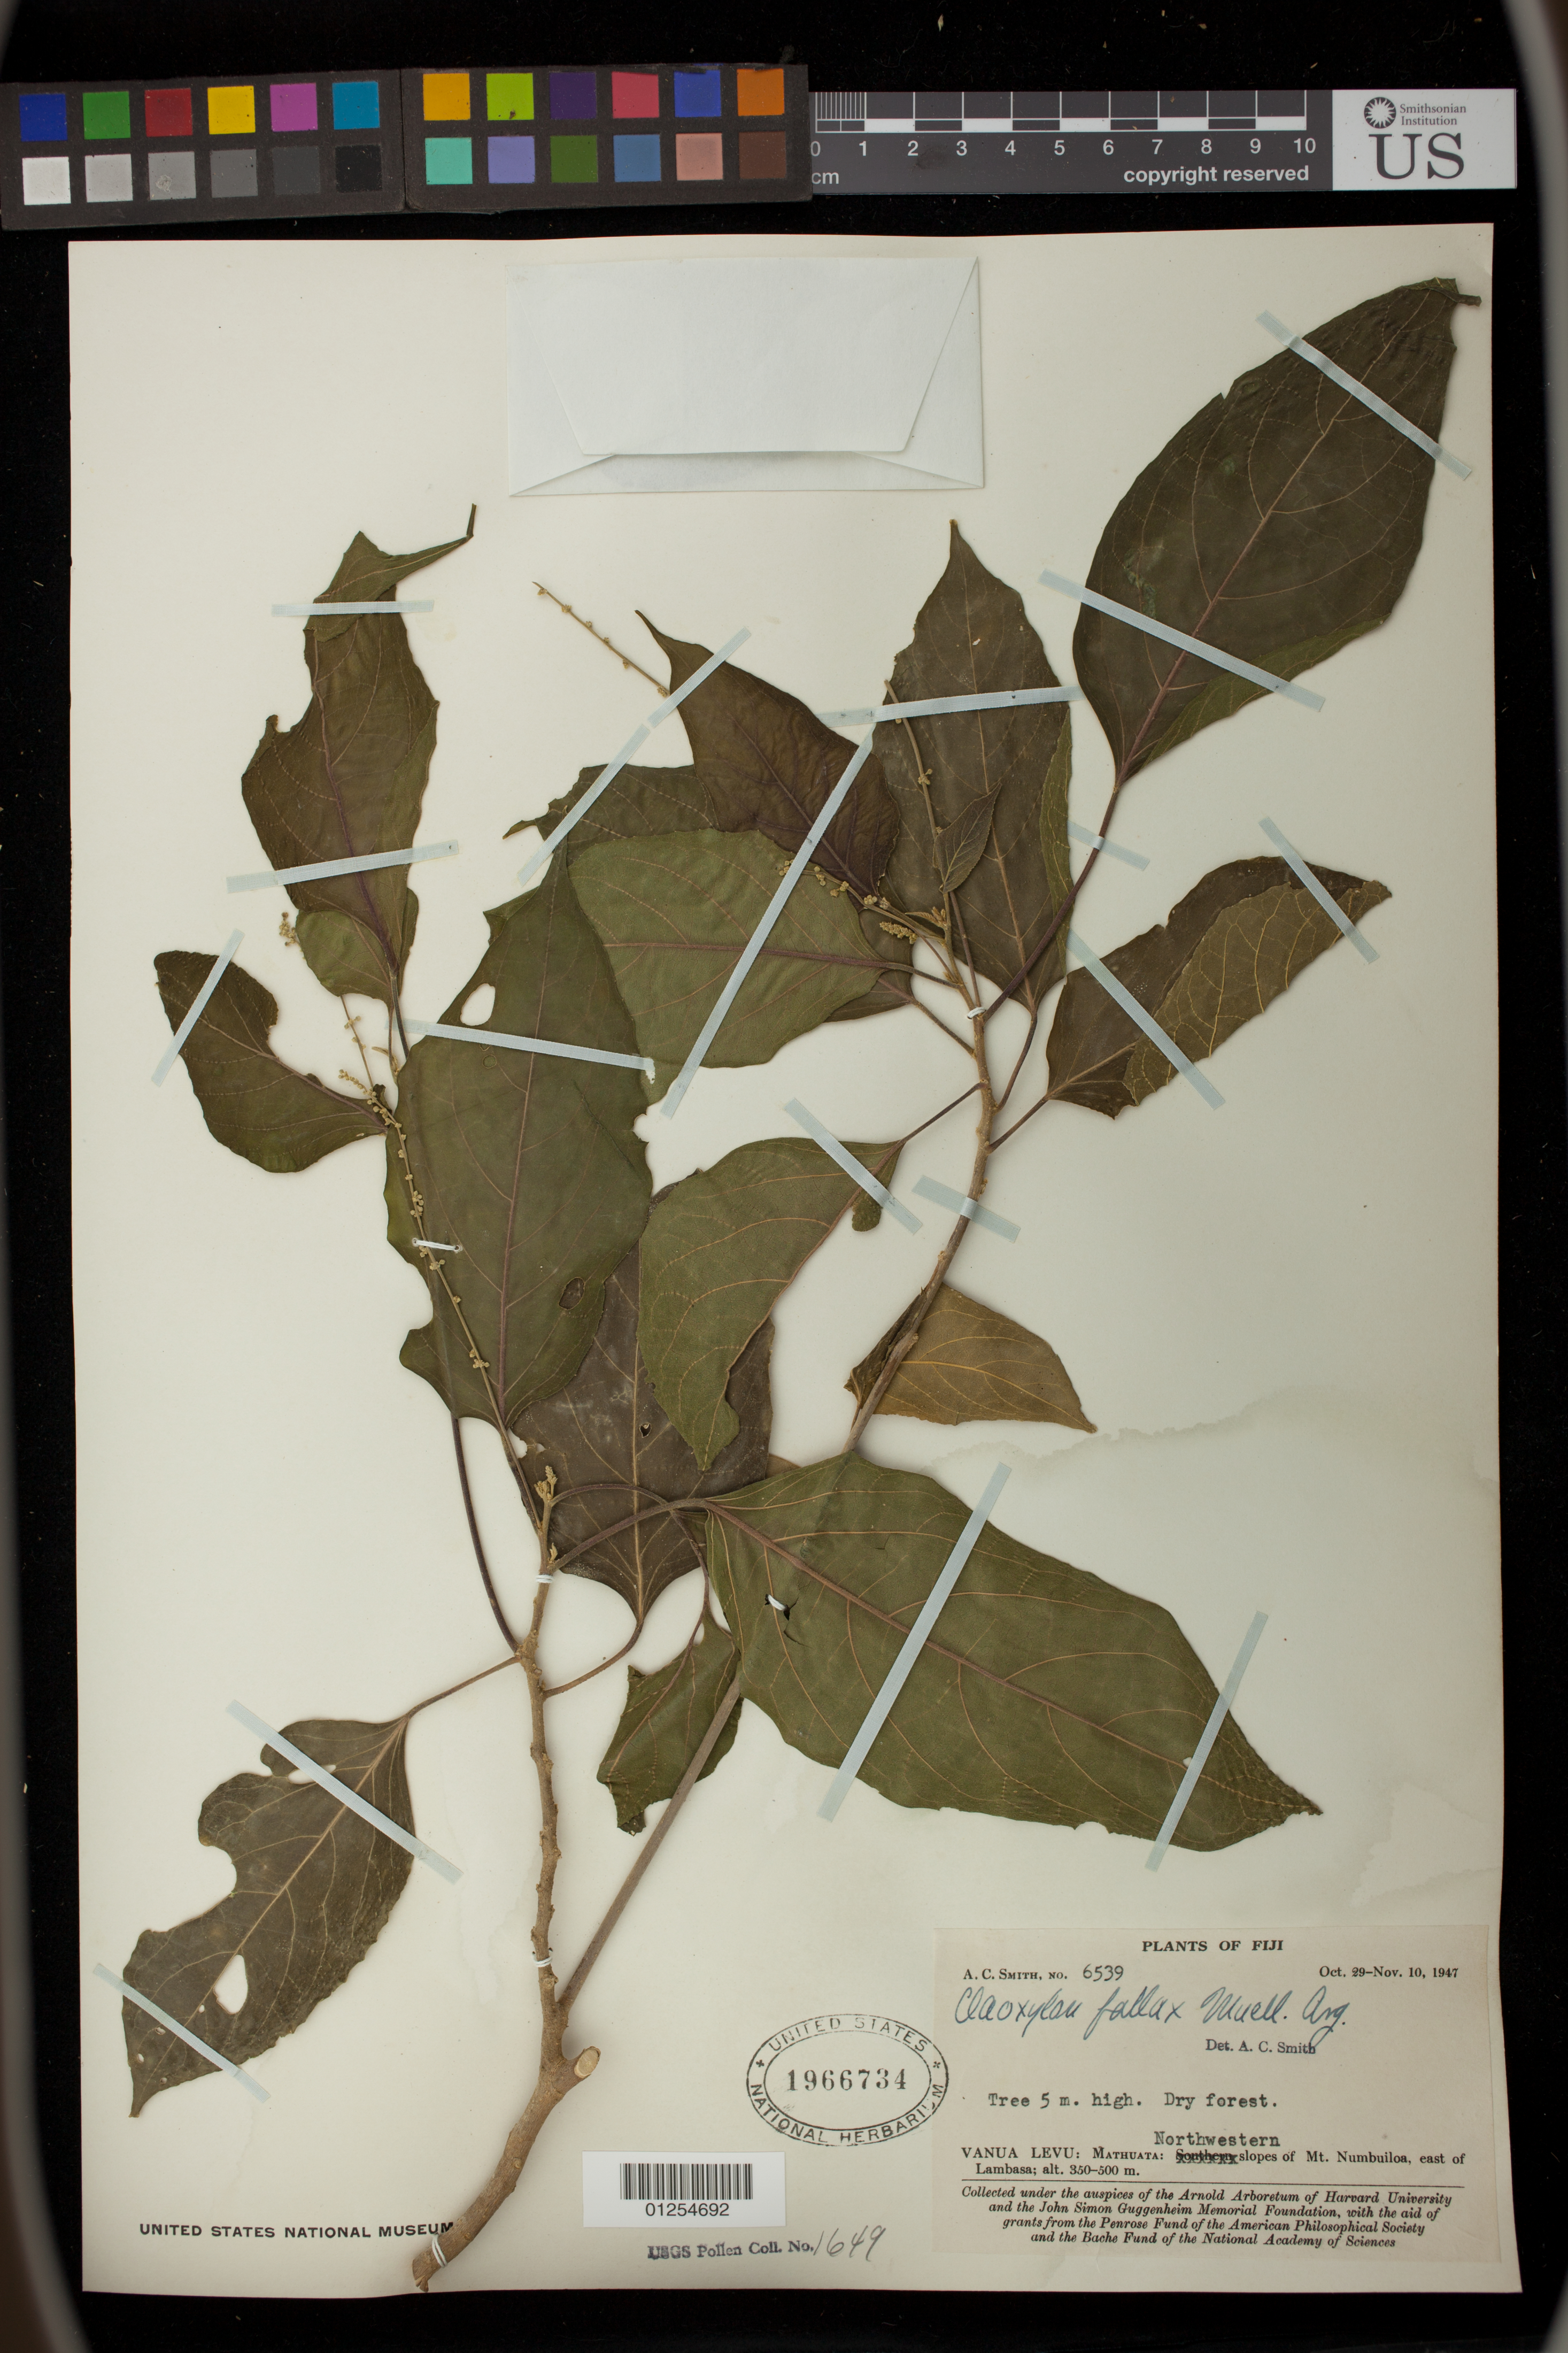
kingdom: Plantae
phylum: Tracheophyta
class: Magnoliopsida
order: Malpighiales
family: Euphorbiaceae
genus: Claoxylon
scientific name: Claoxylon fallax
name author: Müll. Arg.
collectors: A. C. Smith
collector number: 6539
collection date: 1947-10-29/1947-11-10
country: Fiji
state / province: Northern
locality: Vanua Levu: Mathuata: Northwestern slopes of Mt. Numbuiloa, east of Lambasa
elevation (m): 350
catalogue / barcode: US 1966734